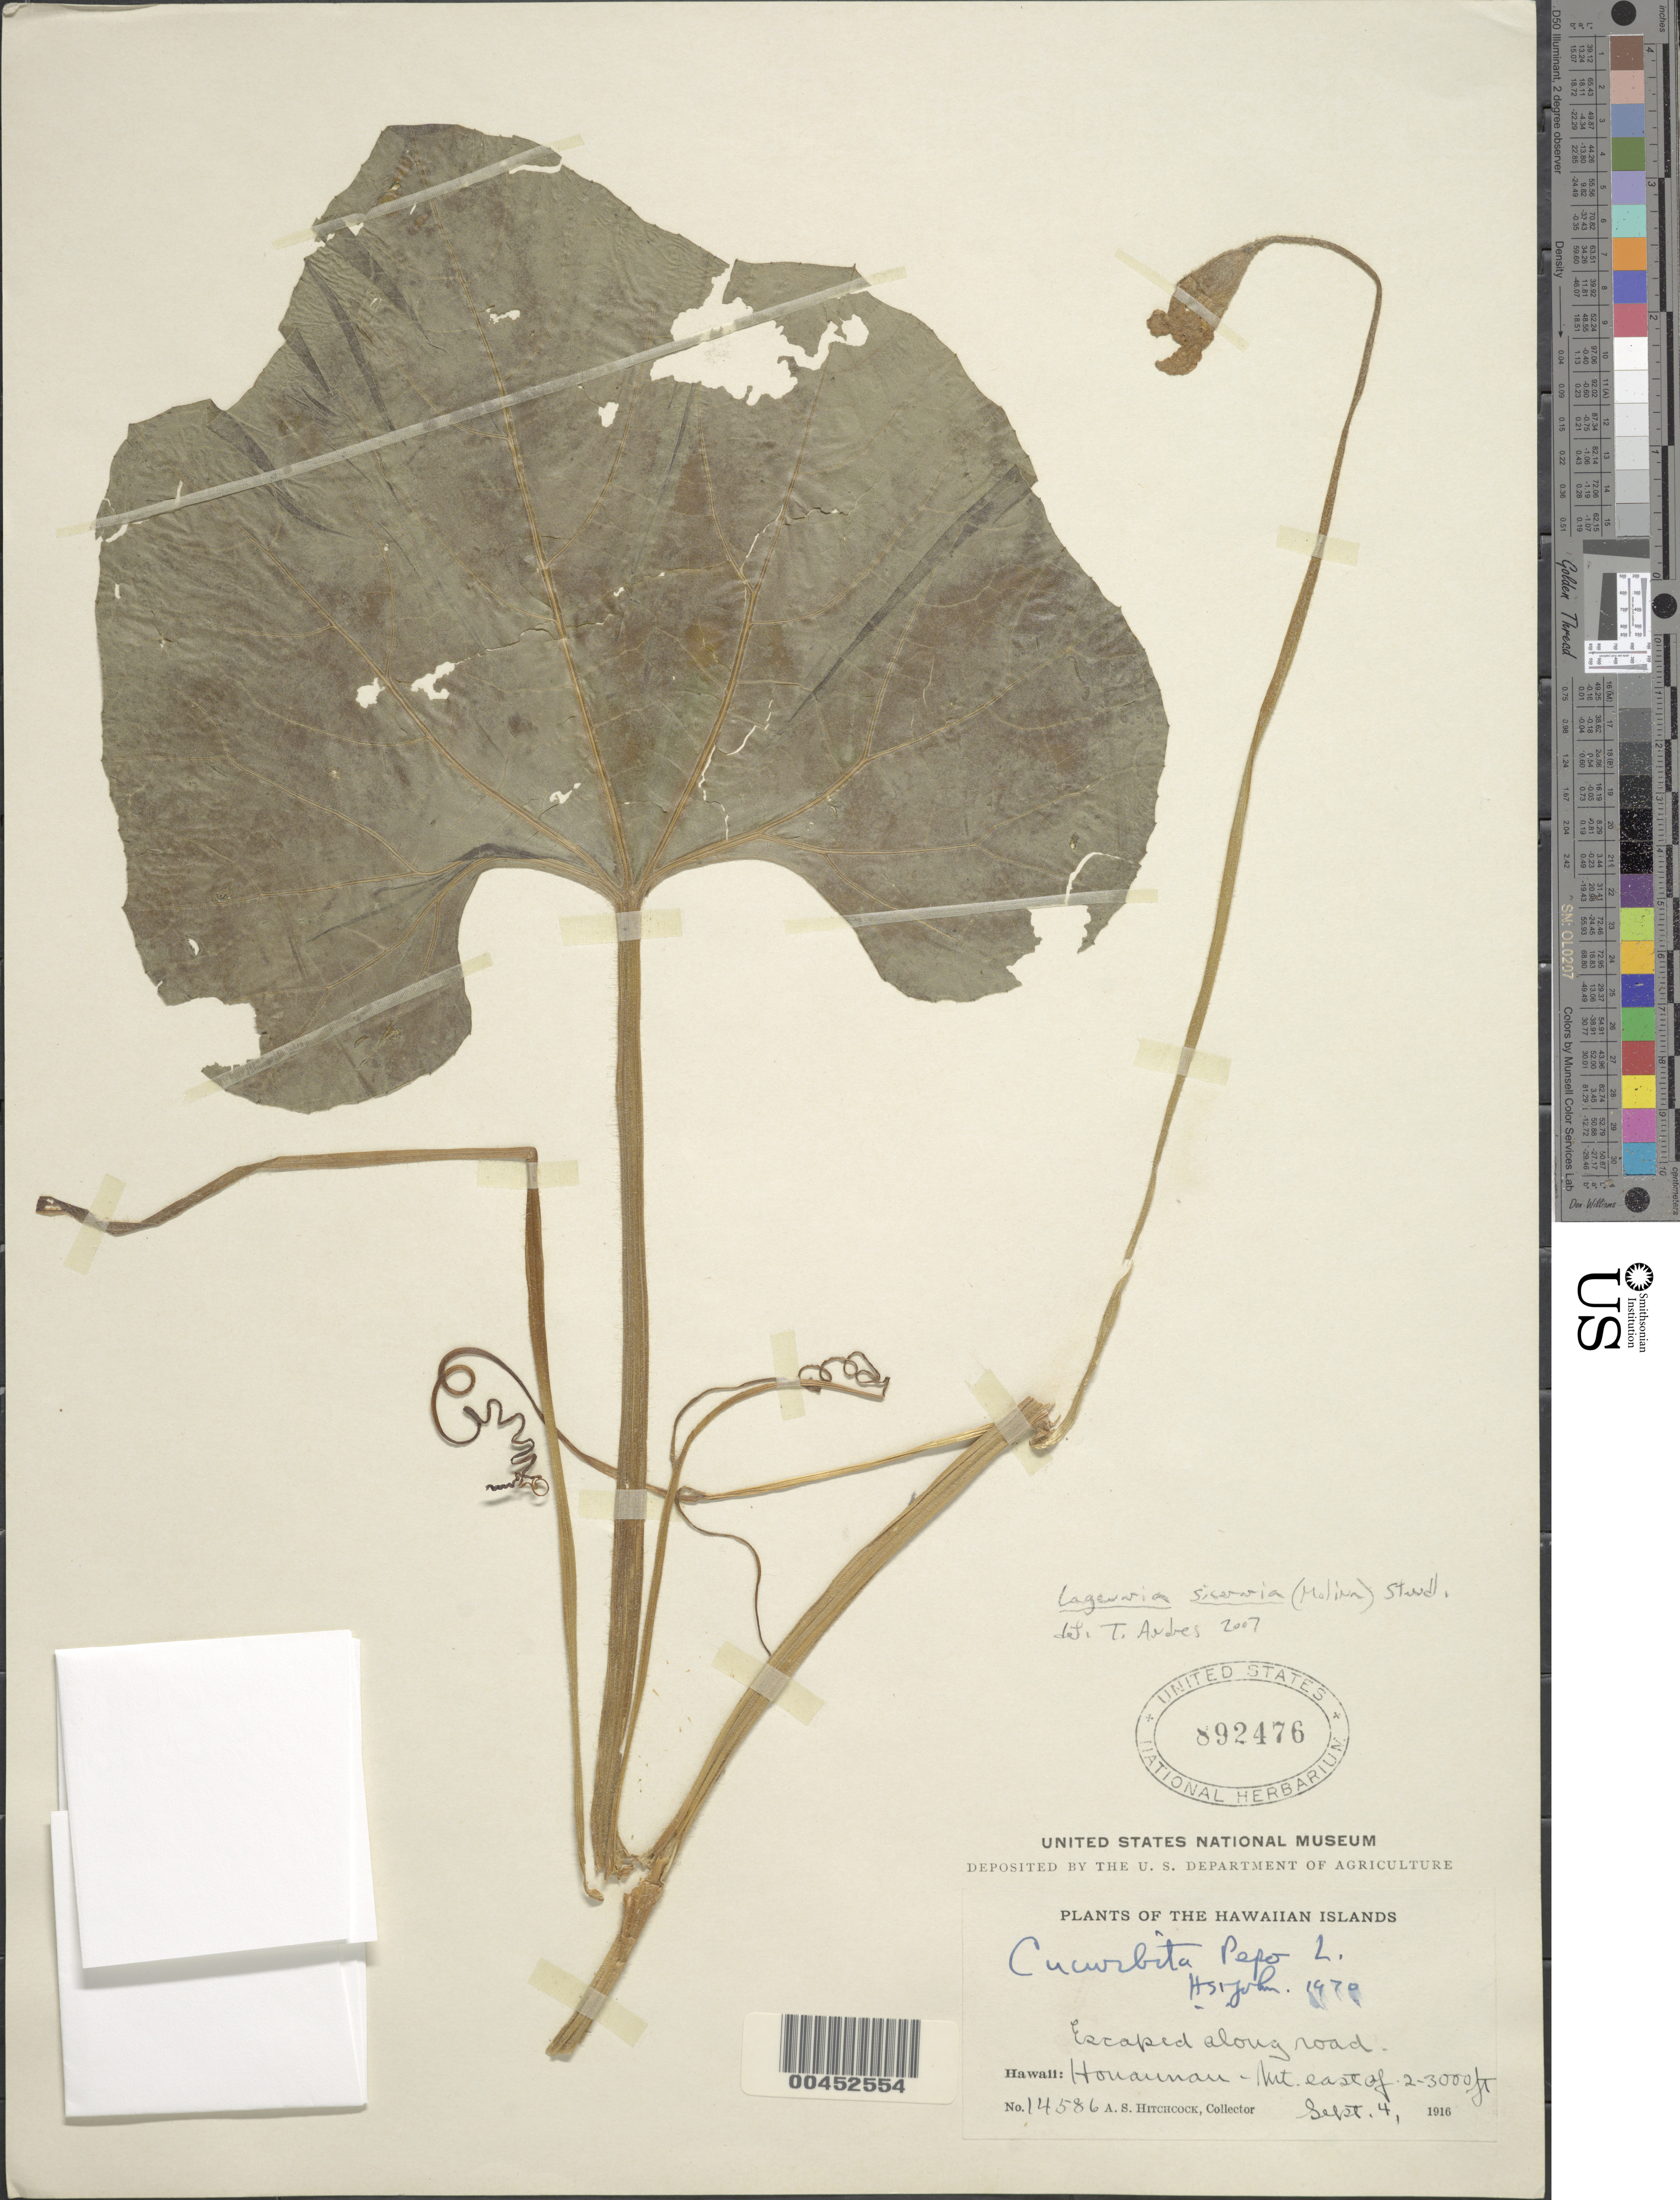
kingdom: Plantae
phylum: Tracheophyta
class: Magnoliopsida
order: Cucurbitales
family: Cucurbitaceae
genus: Cucurbita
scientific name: Cucurbita pepo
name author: L.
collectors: A. S. Hitchcock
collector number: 14586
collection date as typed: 4 Sep 1916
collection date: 1916-09-04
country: United States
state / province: Hawaii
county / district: Hawaii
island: Hawaii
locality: Honaunau - Mt. east of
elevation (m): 610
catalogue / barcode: US 892476